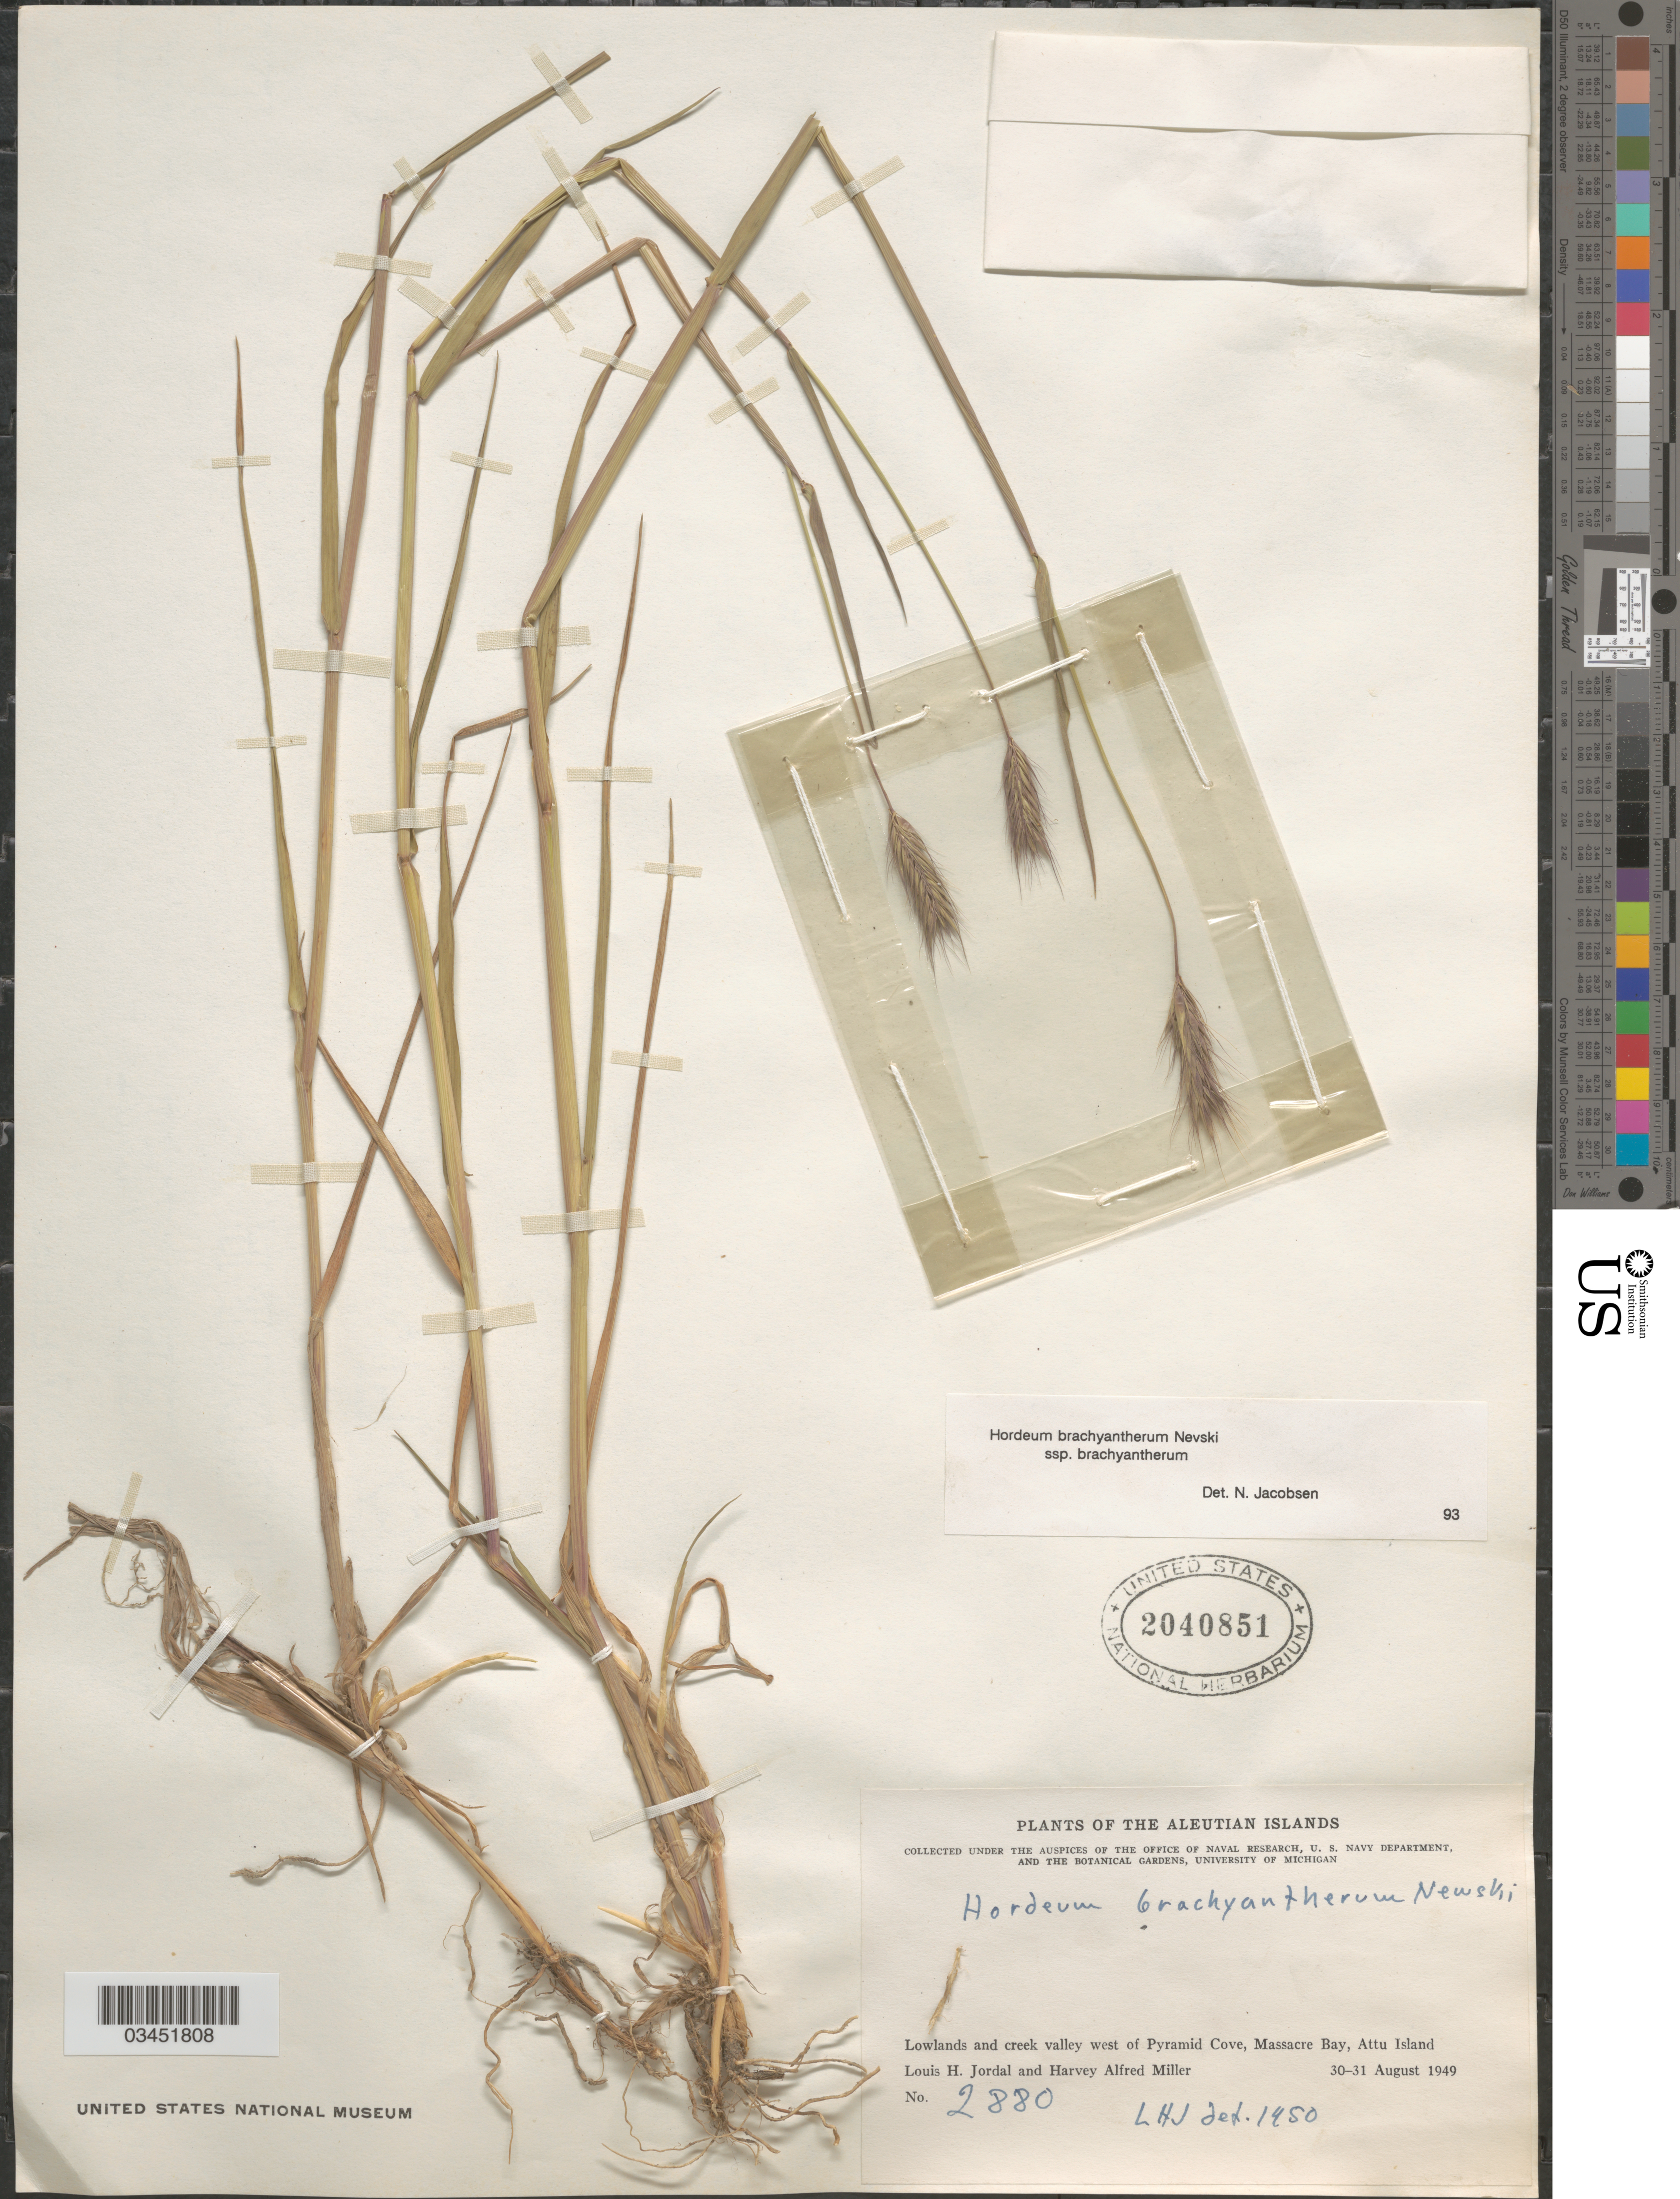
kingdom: Plantae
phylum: Tracheophyta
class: Liliopsida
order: Poales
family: Poaceae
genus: Hordeum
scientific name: Hordeum brachyantherum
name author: Nevski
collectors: L. Jordal & H. A. Miller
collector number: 2880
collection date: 1949-08-30/1949-08-31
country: United States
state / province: Alaska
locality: Aleutian Islands. Lowlands and creek valley west of Pyramid Cove, Massacre Bay, Attu Island.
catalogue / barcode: US 2040851